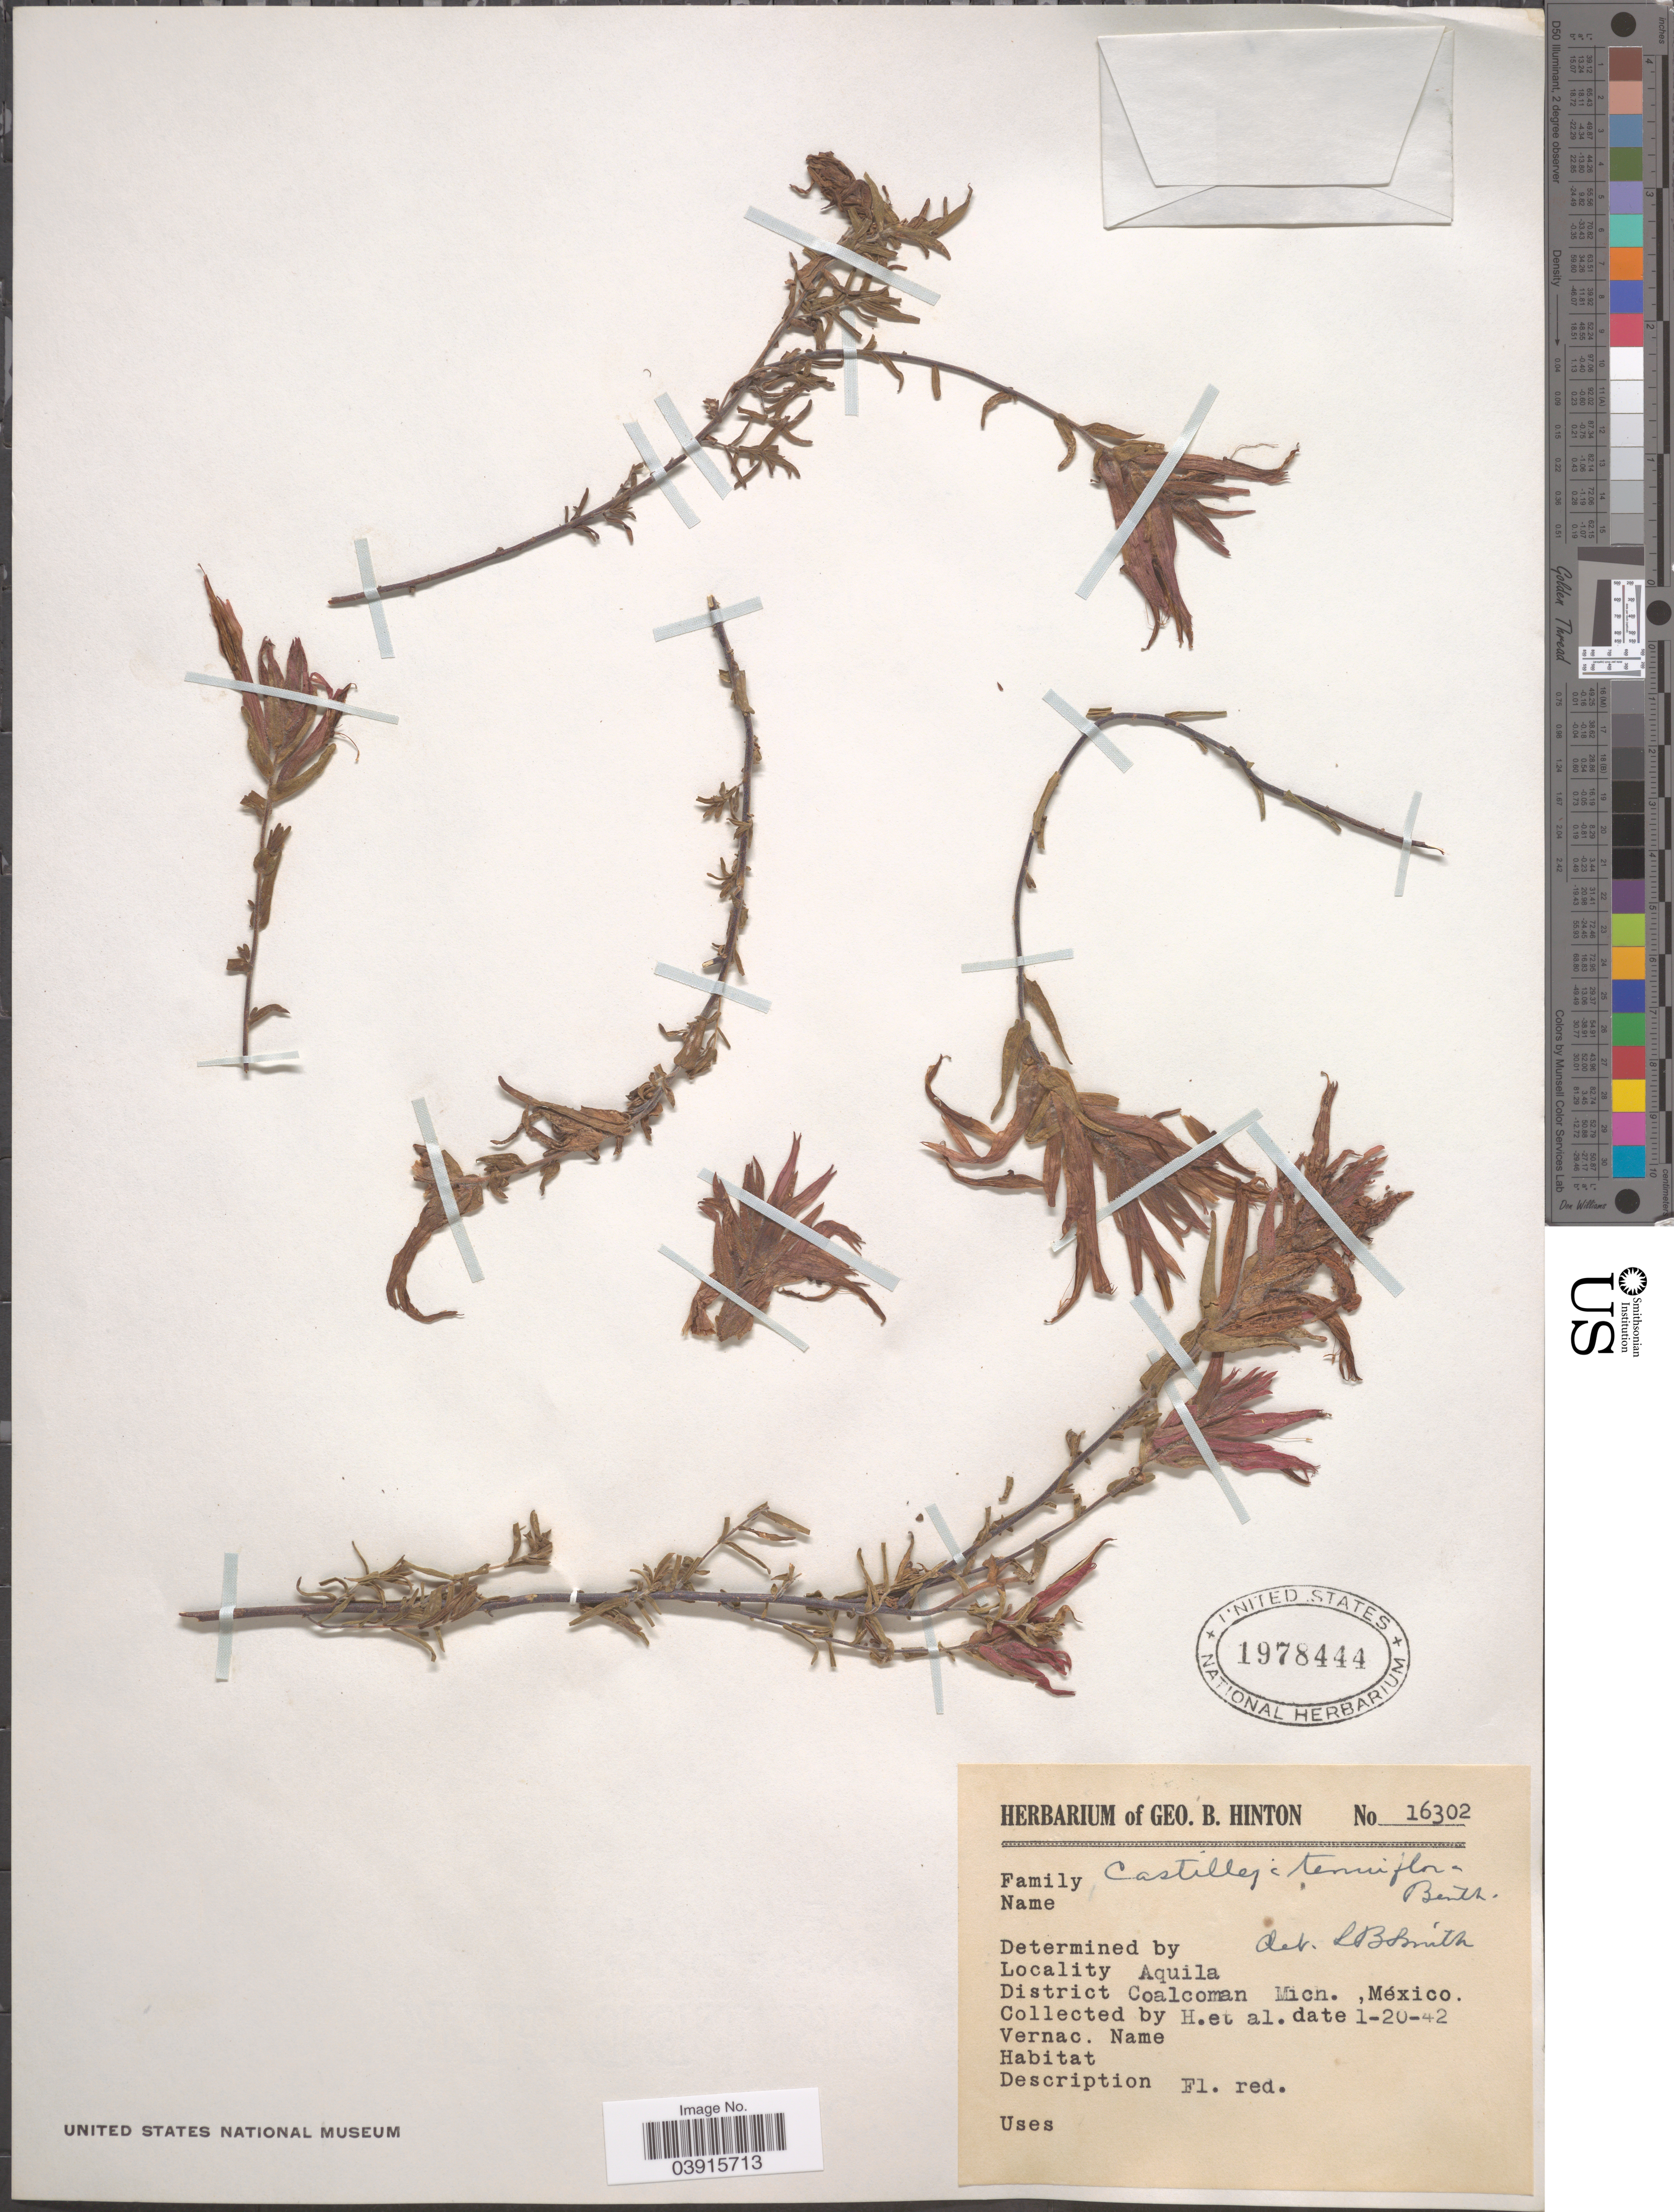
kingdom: Plantae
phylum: Tracheophyta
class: Magnoliopsida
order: Lamiales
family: Orobanchaceae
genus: Castilleja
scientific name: Castilleja tenuiflora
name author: Benth.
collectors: G. B. Hinton & et al.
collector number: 16302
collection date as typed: Transcribed d/m/y: 20/1/42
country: Mexico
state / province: Michoacán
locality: Aquila, District Coalcoman.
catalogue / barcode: US 1978444